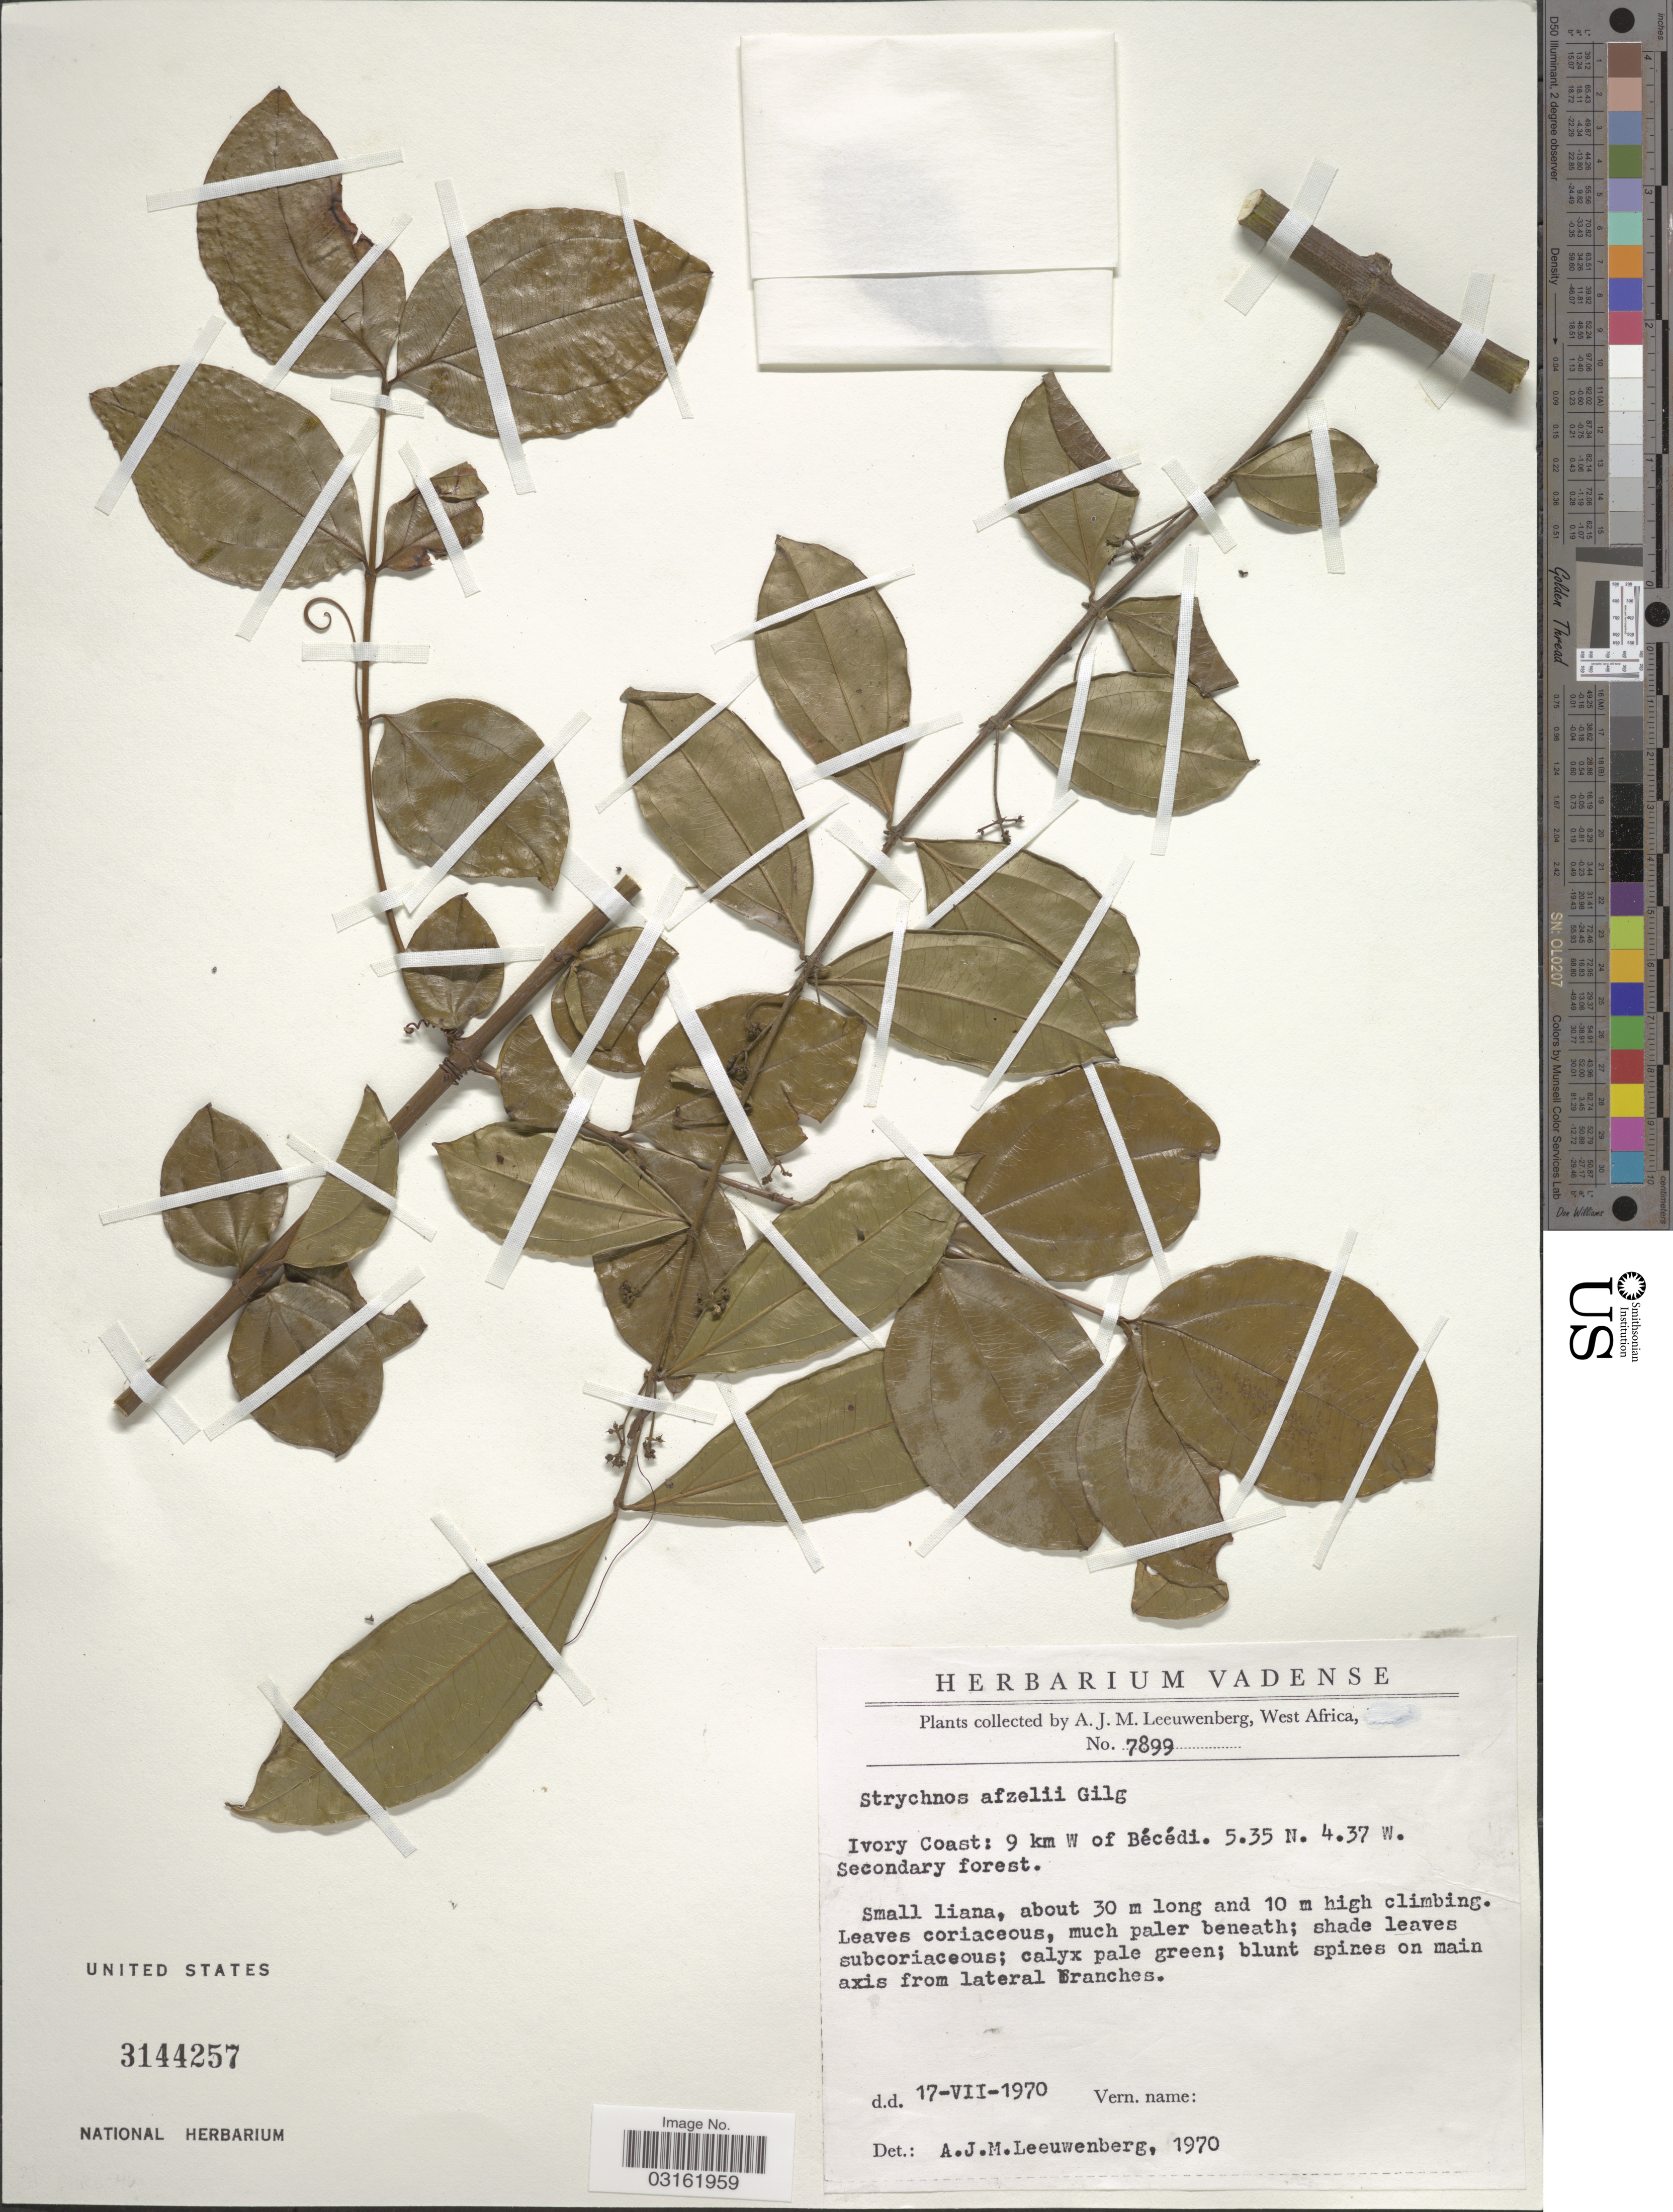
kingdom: Plantae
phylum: Tracheophyta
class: Magnoliopsida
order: Gentianales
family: Loganiaceae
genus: Strychnos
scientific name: Strychnos afzelii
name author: Gilg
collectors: A. J. M. Leeuwenberg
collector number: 7899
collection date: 1970-07-17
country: Ivory Coast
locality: West Africa. Ivory Coast: 9 km W of Bécédi.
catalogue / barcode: US 3144257